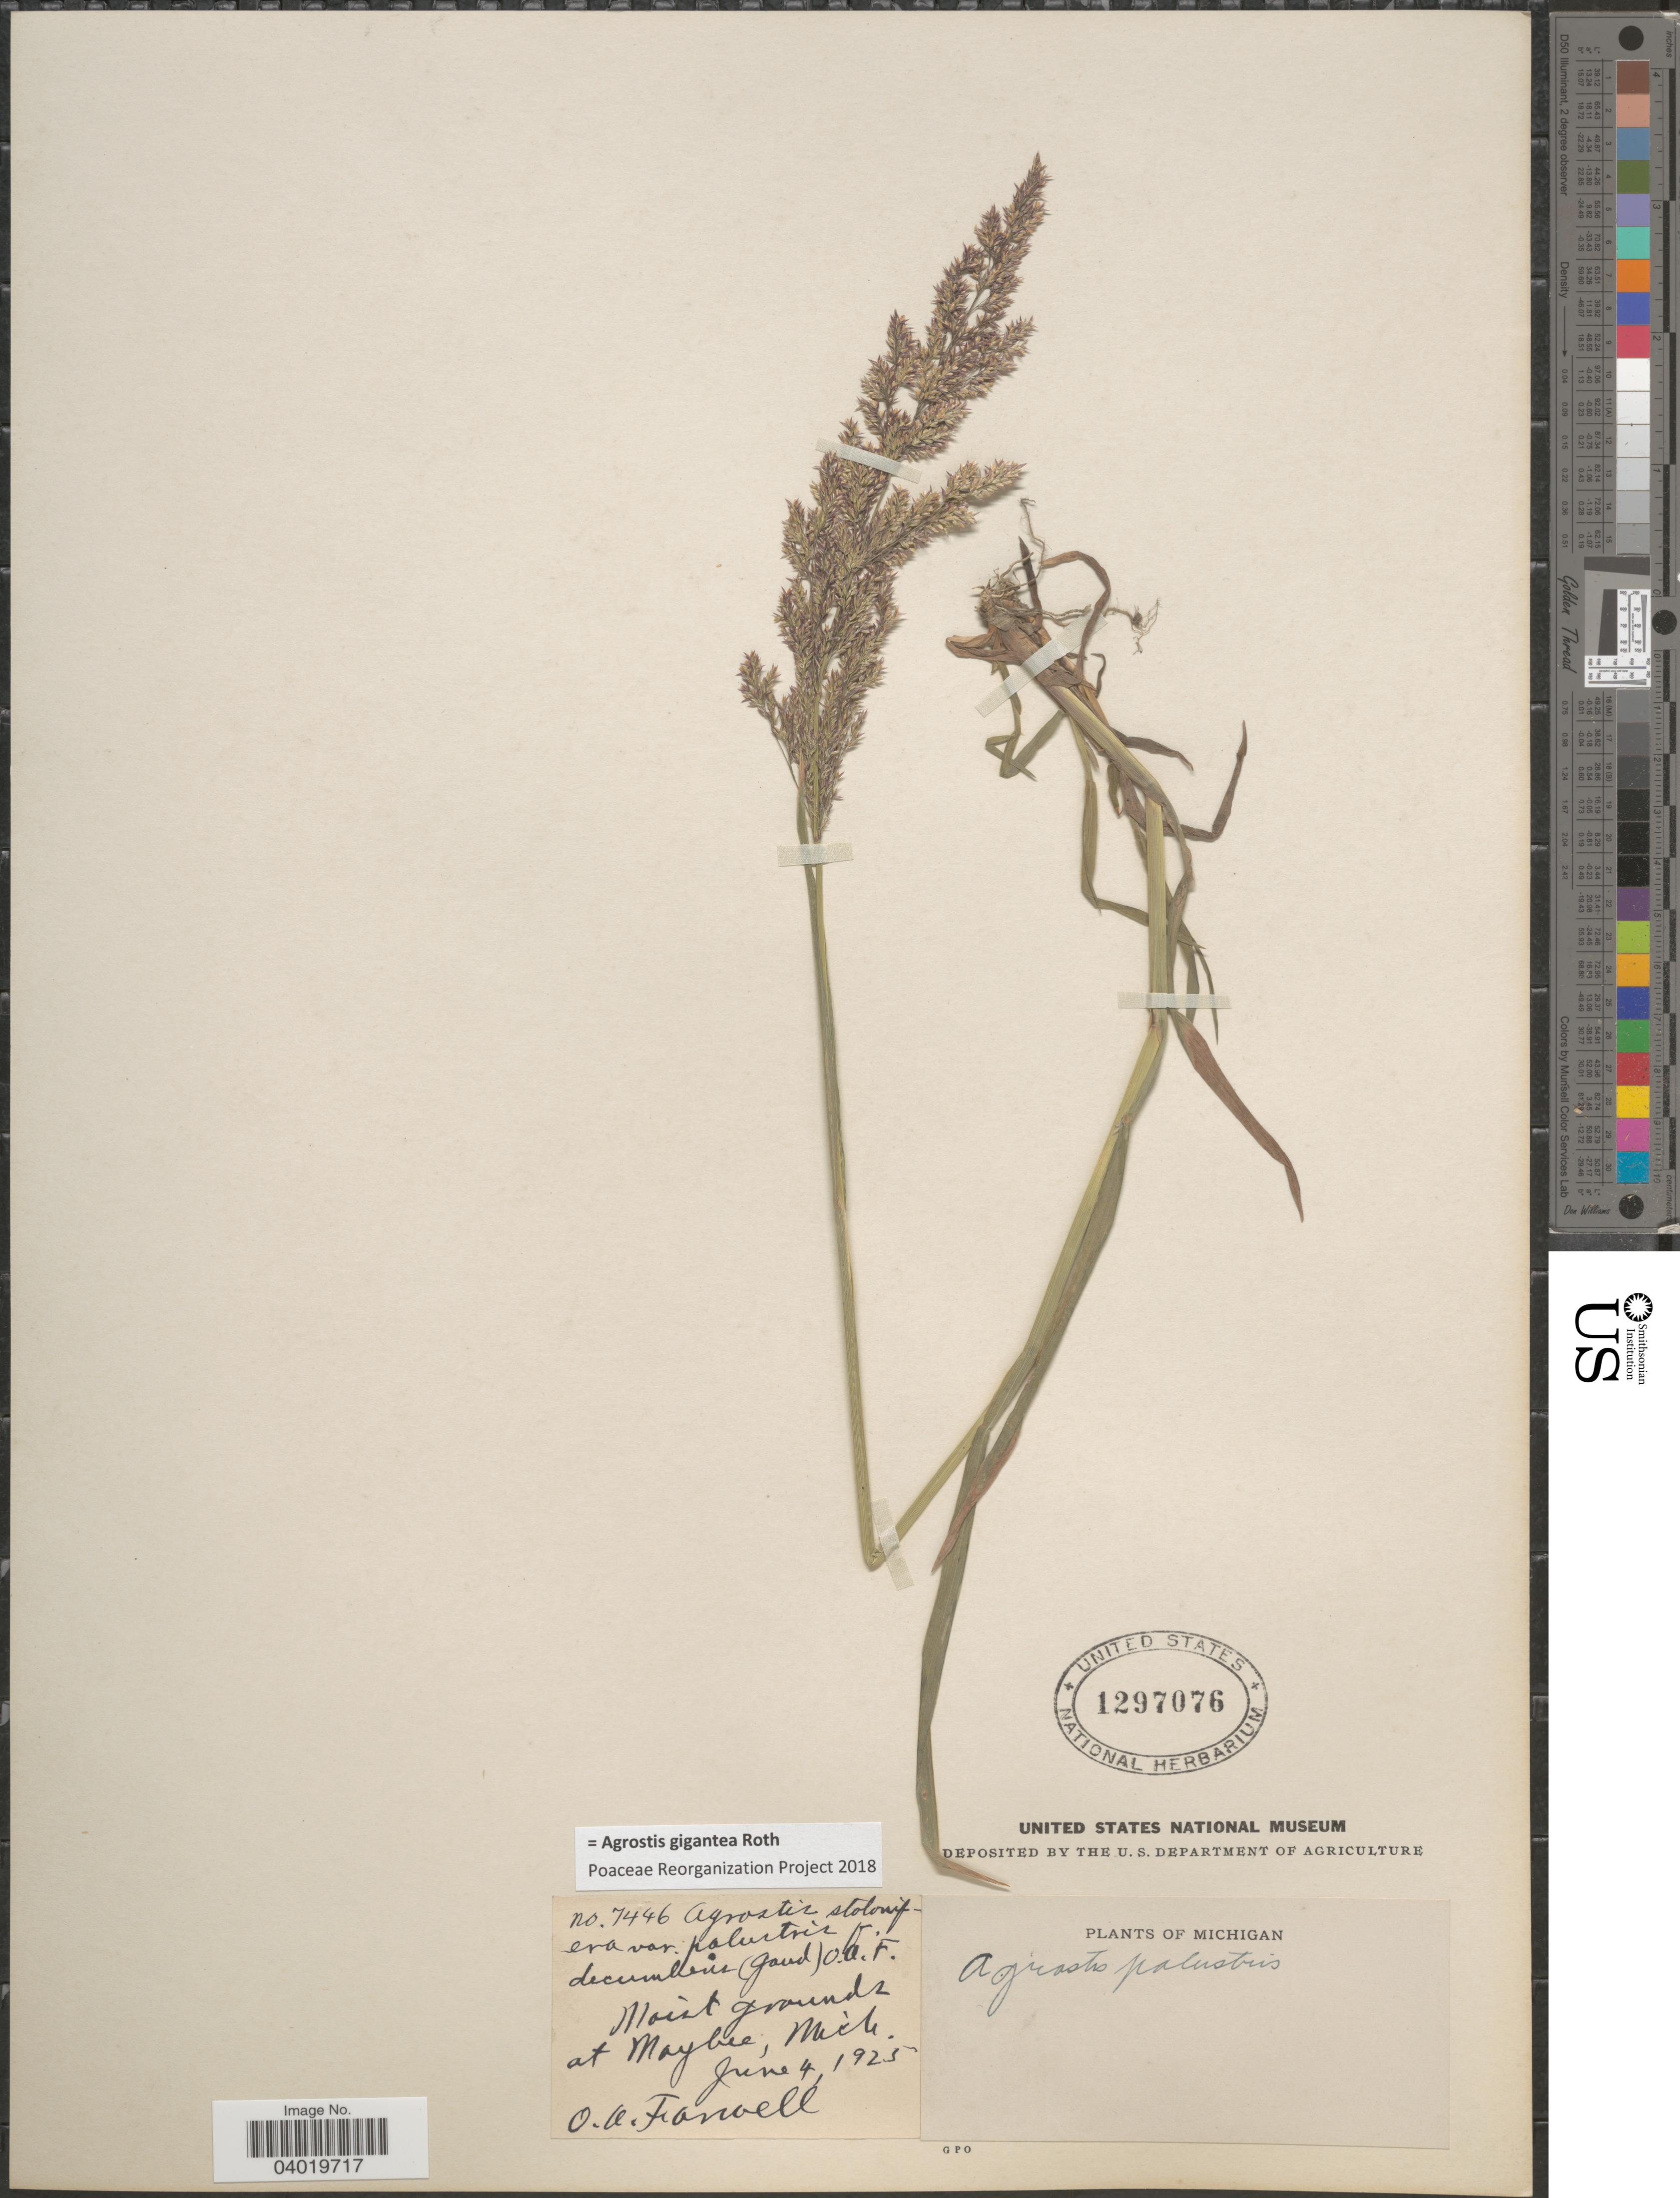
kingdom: Plantae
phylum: Tracheophyta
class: Liliopsida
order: Poales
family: Poaceae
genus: Agrostis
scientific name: Agrostis gigantea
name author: Roth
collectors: O. Farwell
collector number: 7446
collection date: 1925-06-04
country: United States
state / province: Michigan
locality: At Maybee.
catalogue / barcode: US 1297076